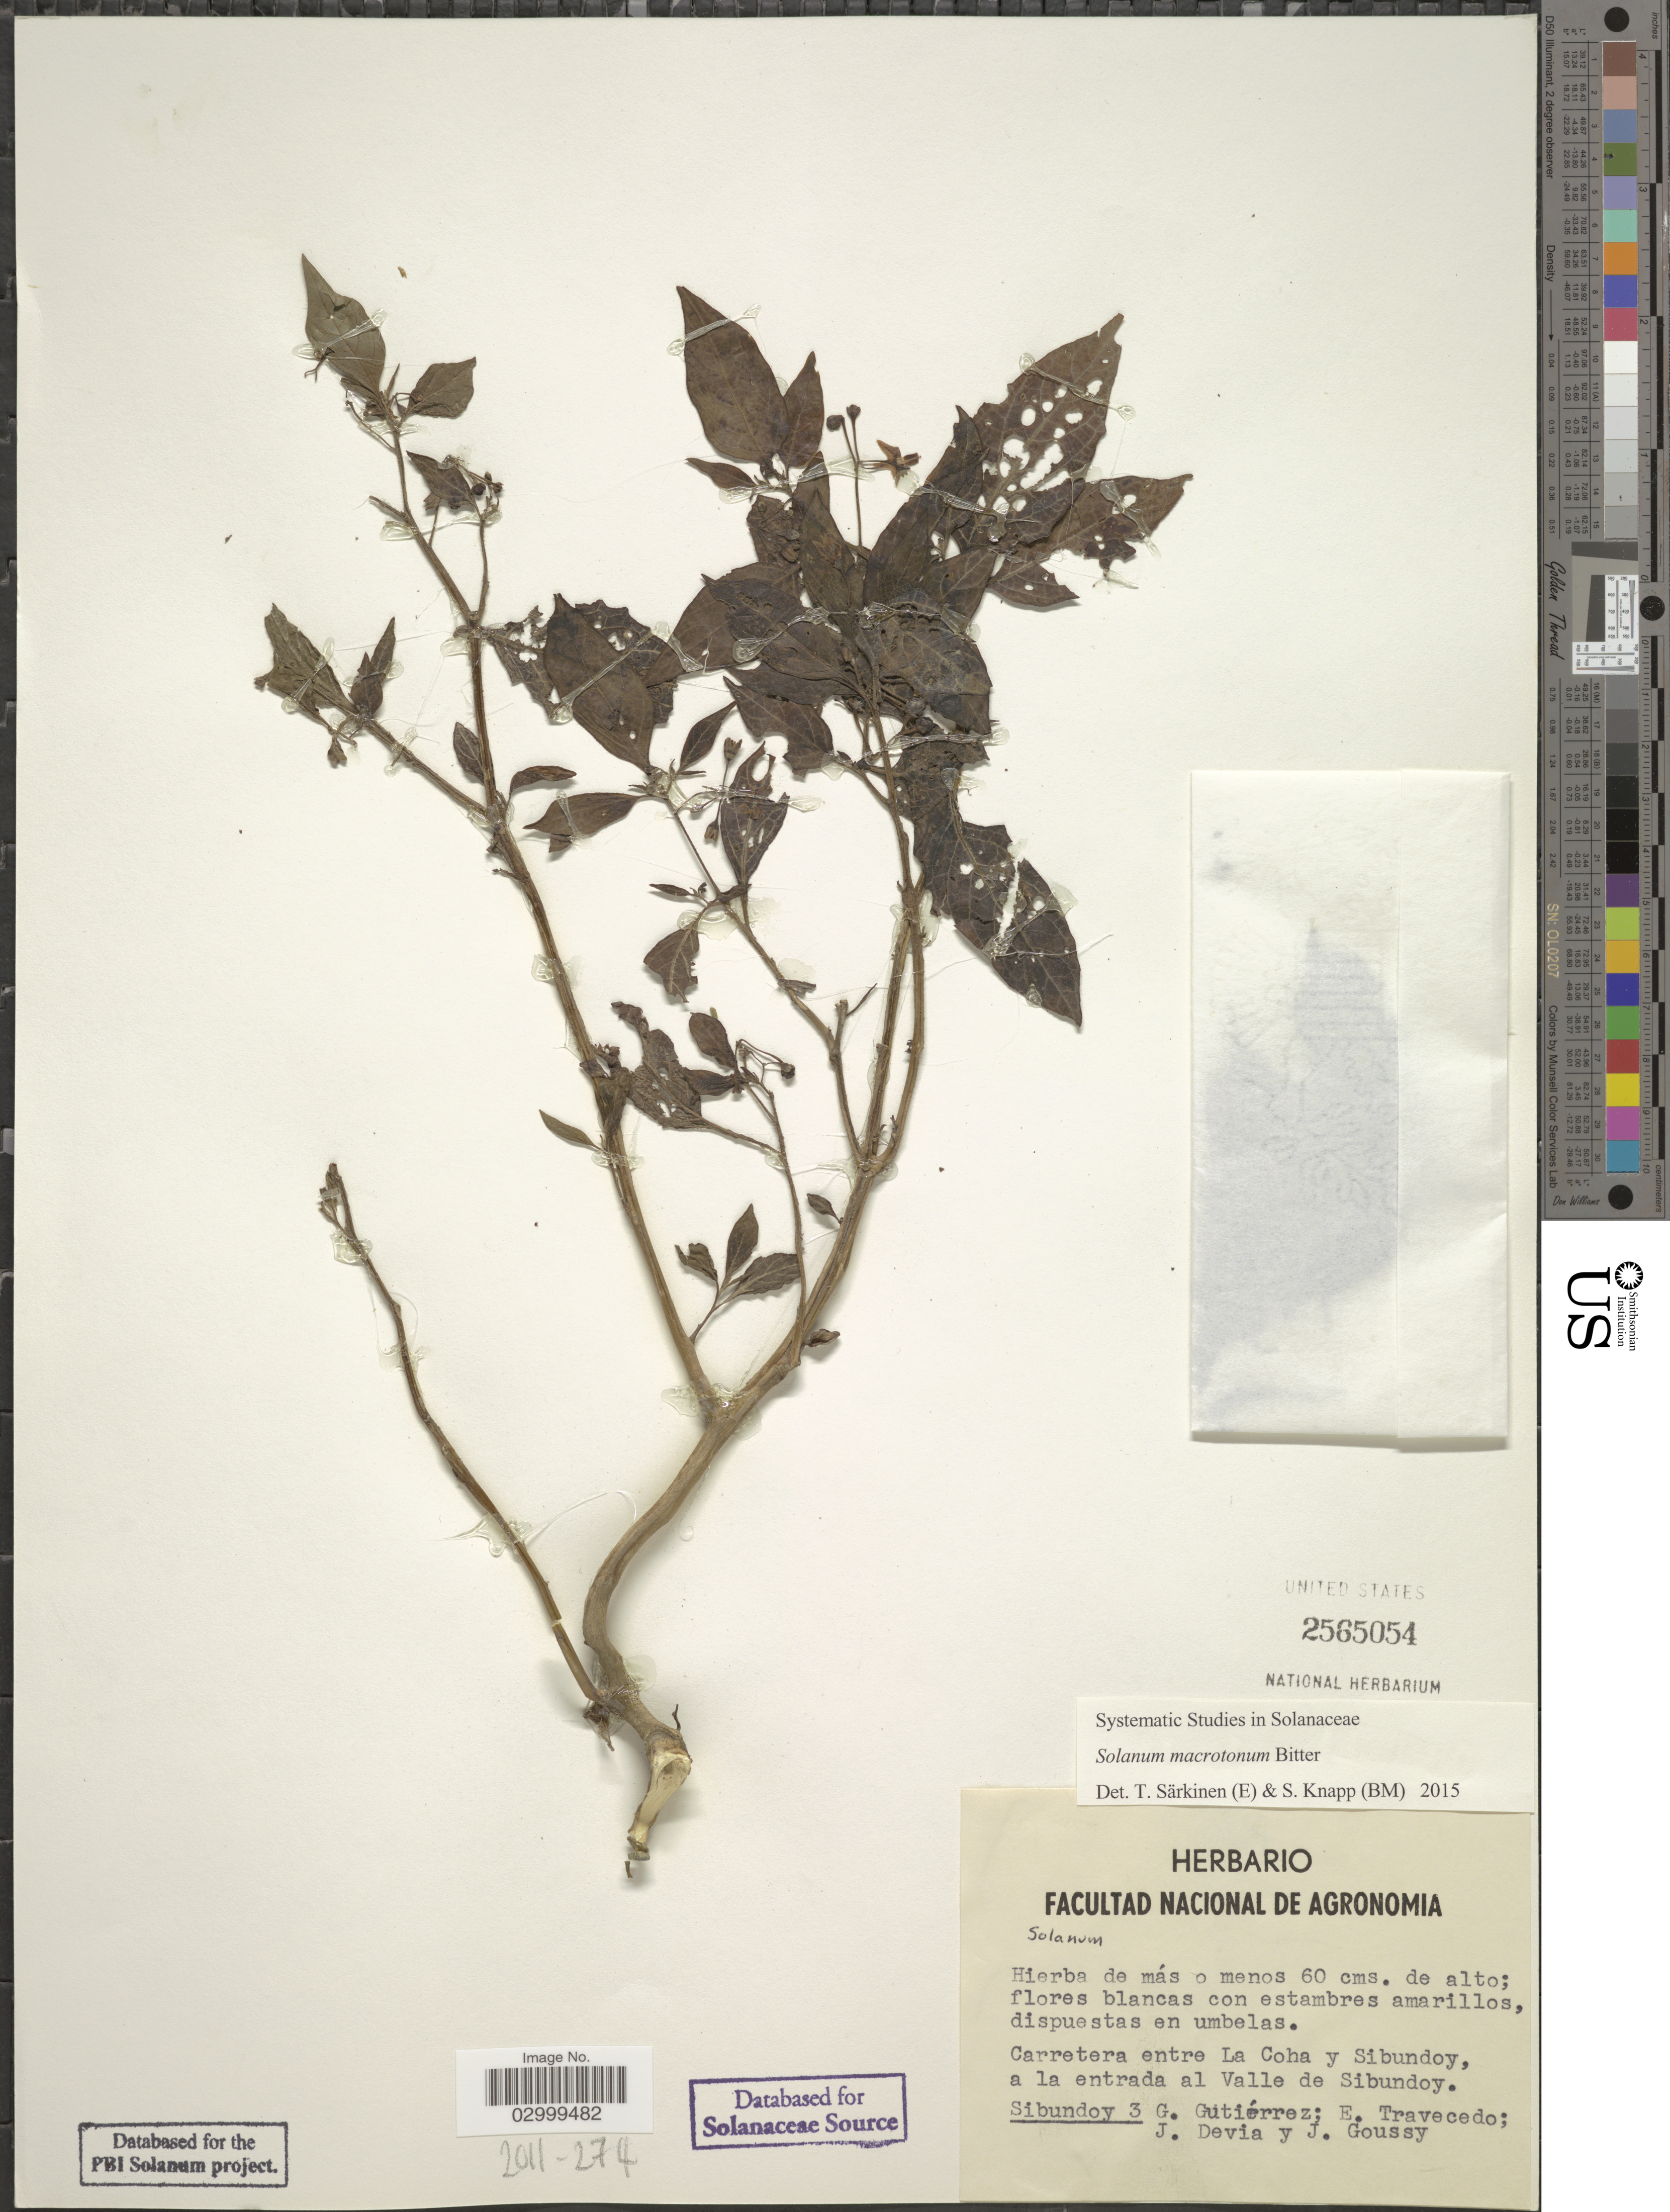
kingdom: Plantae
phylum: Tracheophyta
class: Magnoliopsida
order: Solanales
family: Solanaceae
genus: Solanum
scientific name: Solanum macrotonum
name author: Bitter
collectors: G. Gutiérrez, E. Travecedo, J. Devia & J. Goussy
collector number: Sibundoy 3?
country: Colombia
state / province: Putumayo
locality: Carretera entre La Coba y Sibundoy, a la entrada al Valle de Sibundoy.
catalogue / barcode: US 2565054